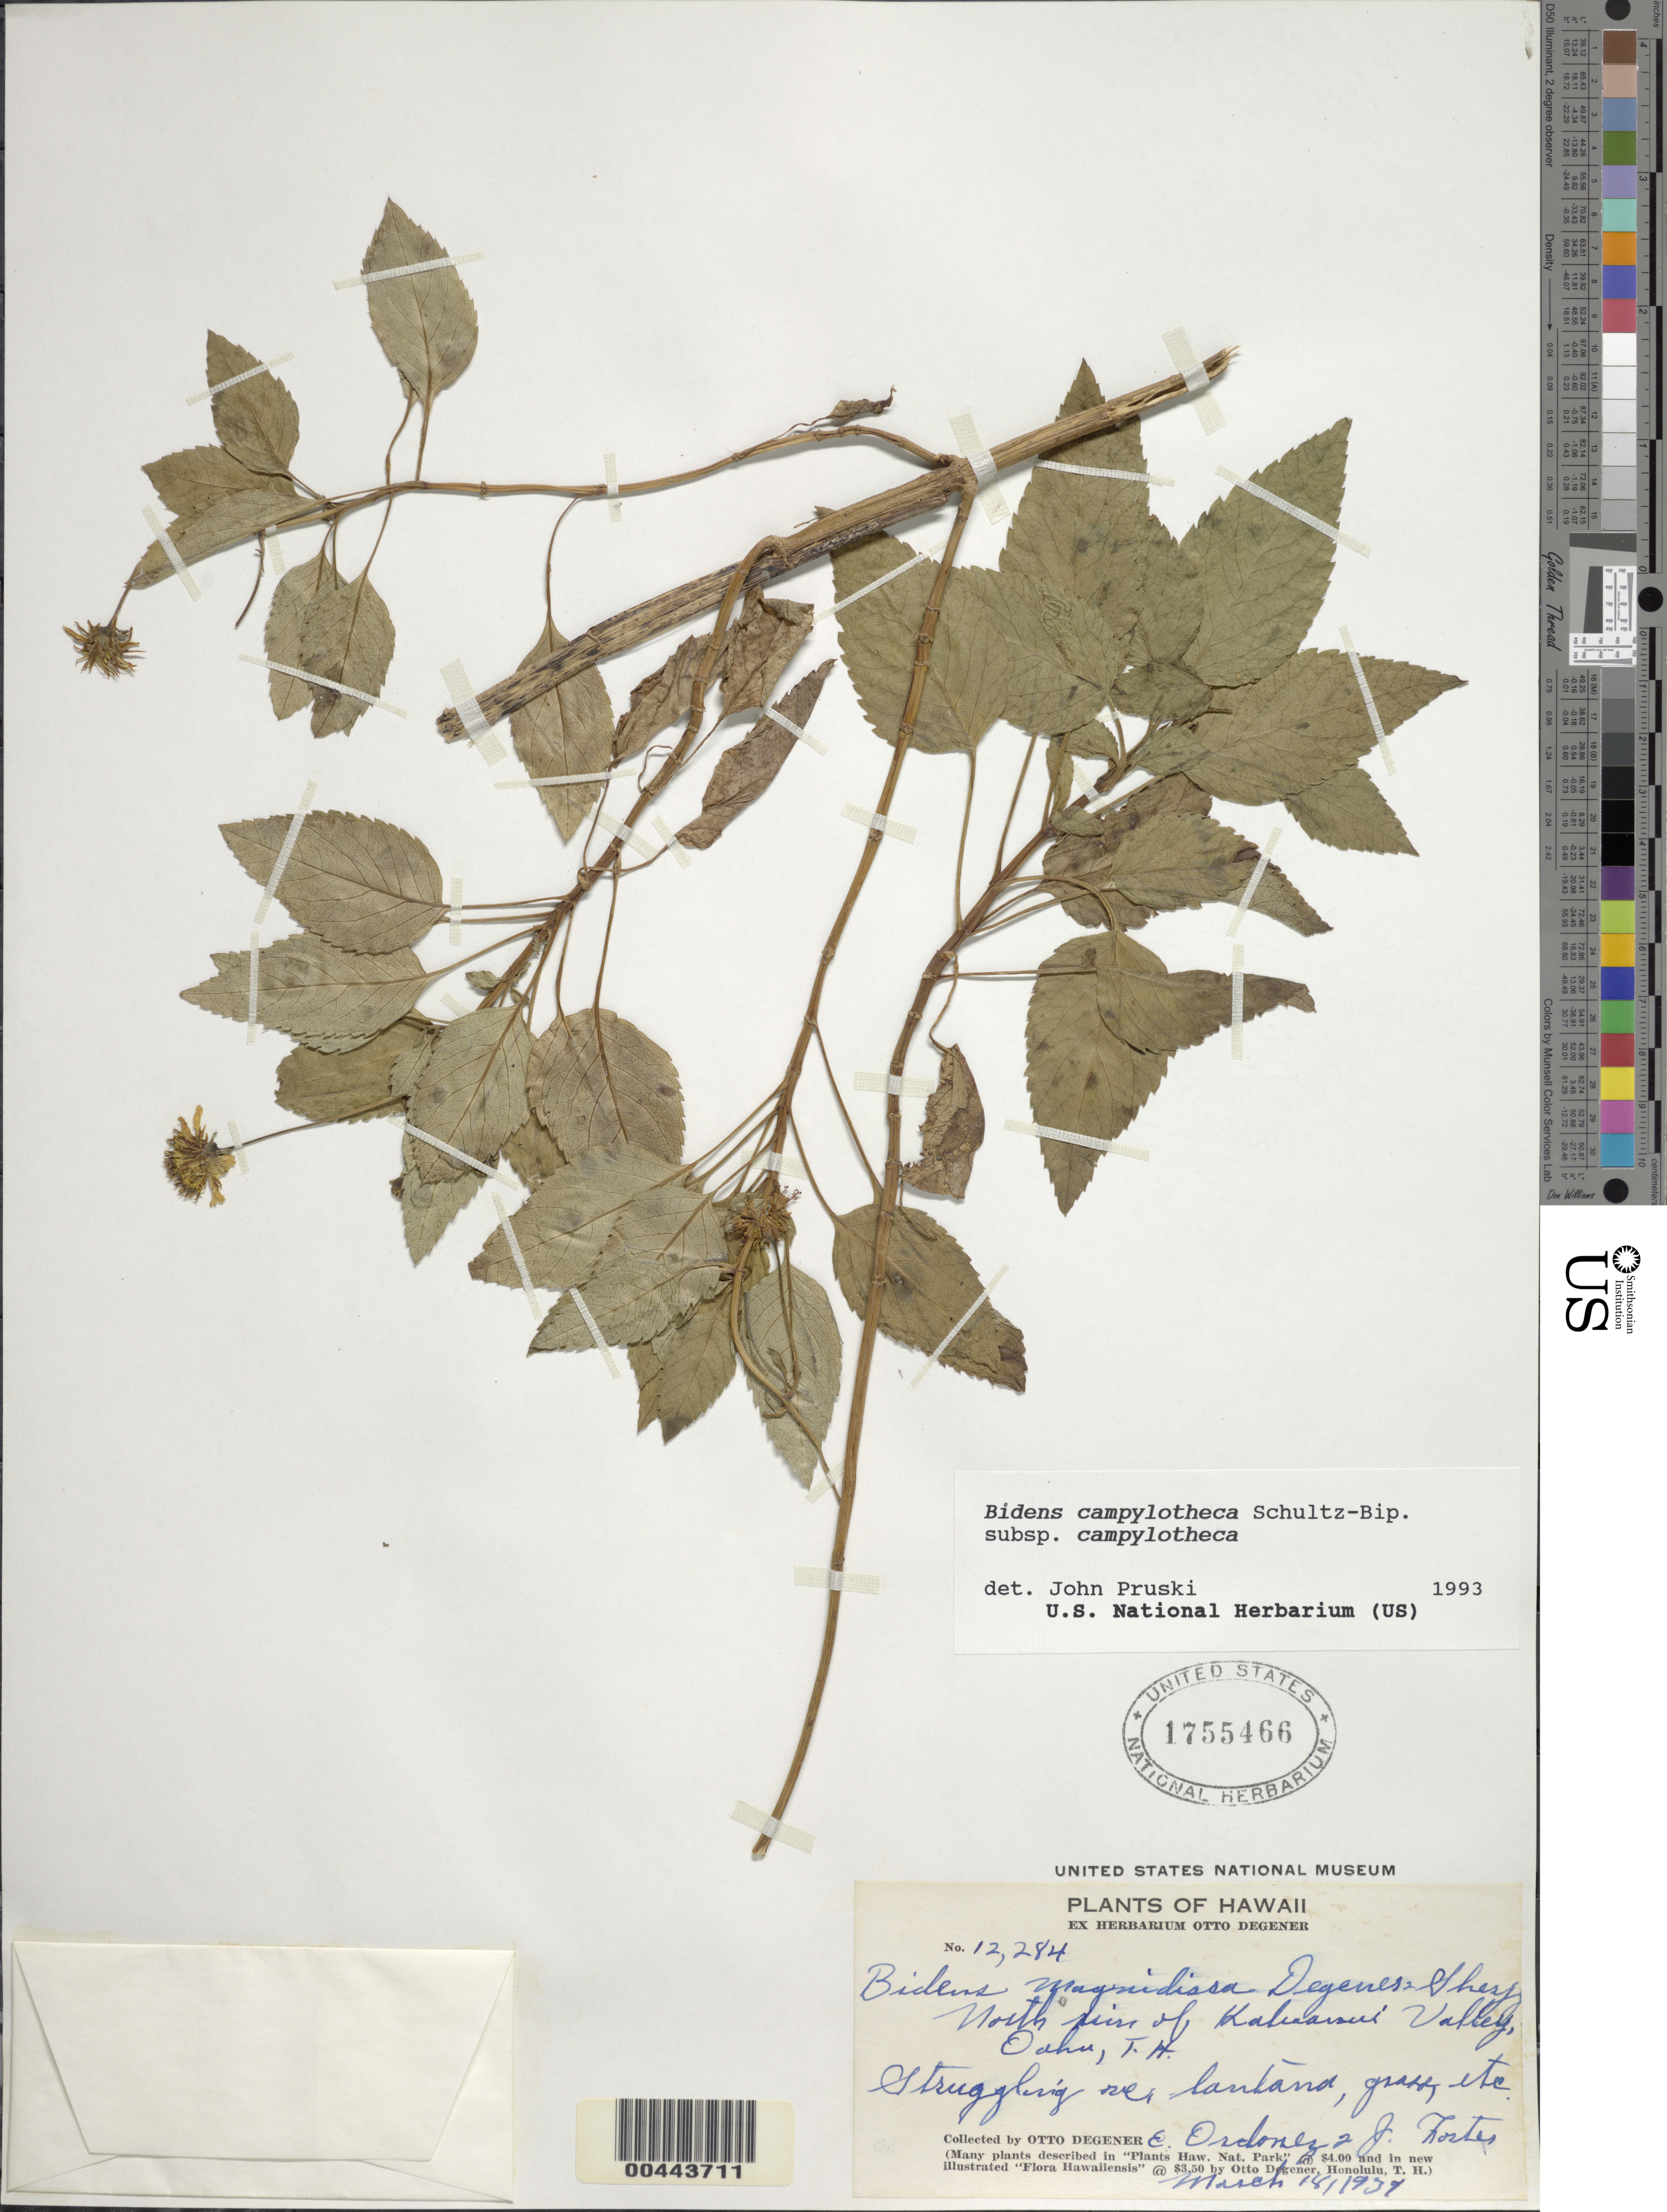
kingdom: Plantae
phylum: Tracheophyta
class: Magnoliopsida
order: Asterales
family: Asteraceae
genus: Bidens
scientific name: Bidens campylotheca subsp. campylotheca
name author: Sch. Bip.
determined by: Pruski, J. F.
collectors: O. Degener, Ordonez, E. & J. Foster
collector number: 12284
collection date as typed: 18 Mar 1939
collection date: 1939-03-18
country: United States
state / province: Hawaii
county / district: Honolulu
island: Oahu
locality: North rim of Kaluanui Valley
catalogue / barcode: US 1755466